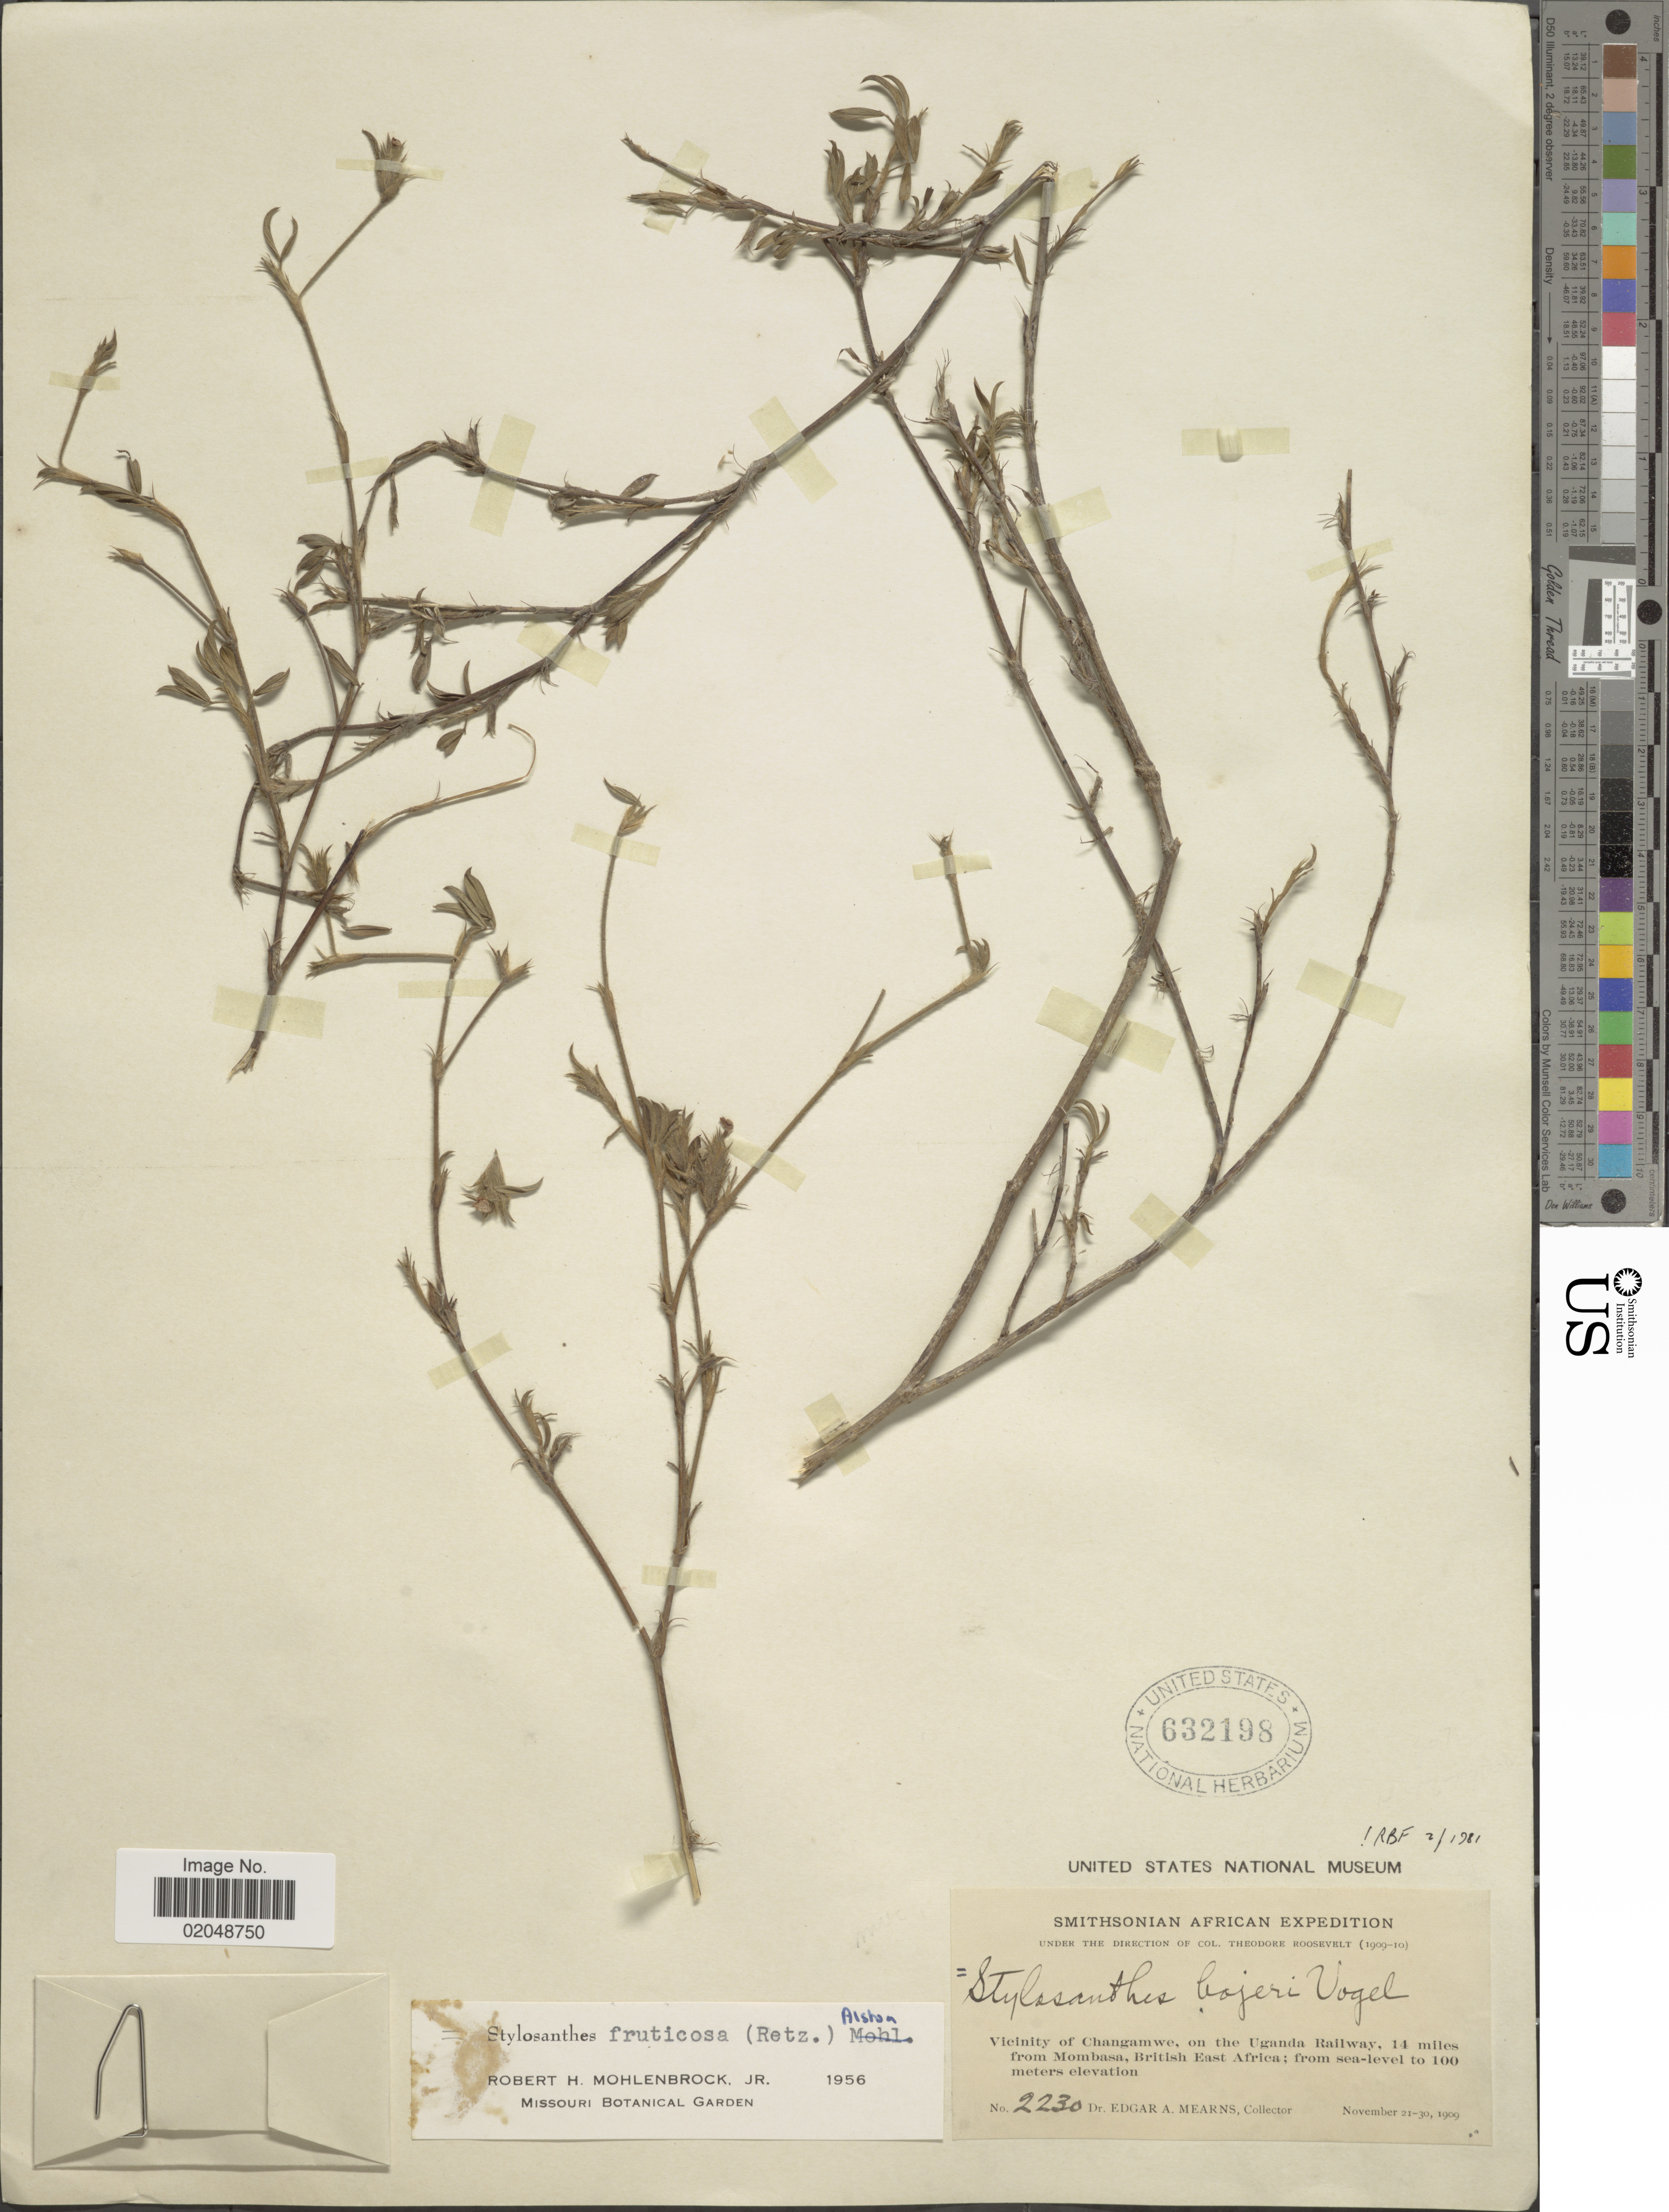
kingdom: Plantae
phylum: Tracheophyta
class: Magnoliopsida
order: Fabales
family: Fabaceae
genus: Stylosanthes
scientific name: Stylosanthes fruticosa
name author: (Retz.) Alston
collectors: E. A. Mearns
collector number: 2230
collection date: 1909-11-21/1909-11-30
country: Uganda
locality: Vicinity of Changamwe, on the Uganda Railway, 14 miles from Mombasa, British East Africa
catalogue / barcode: US 632198